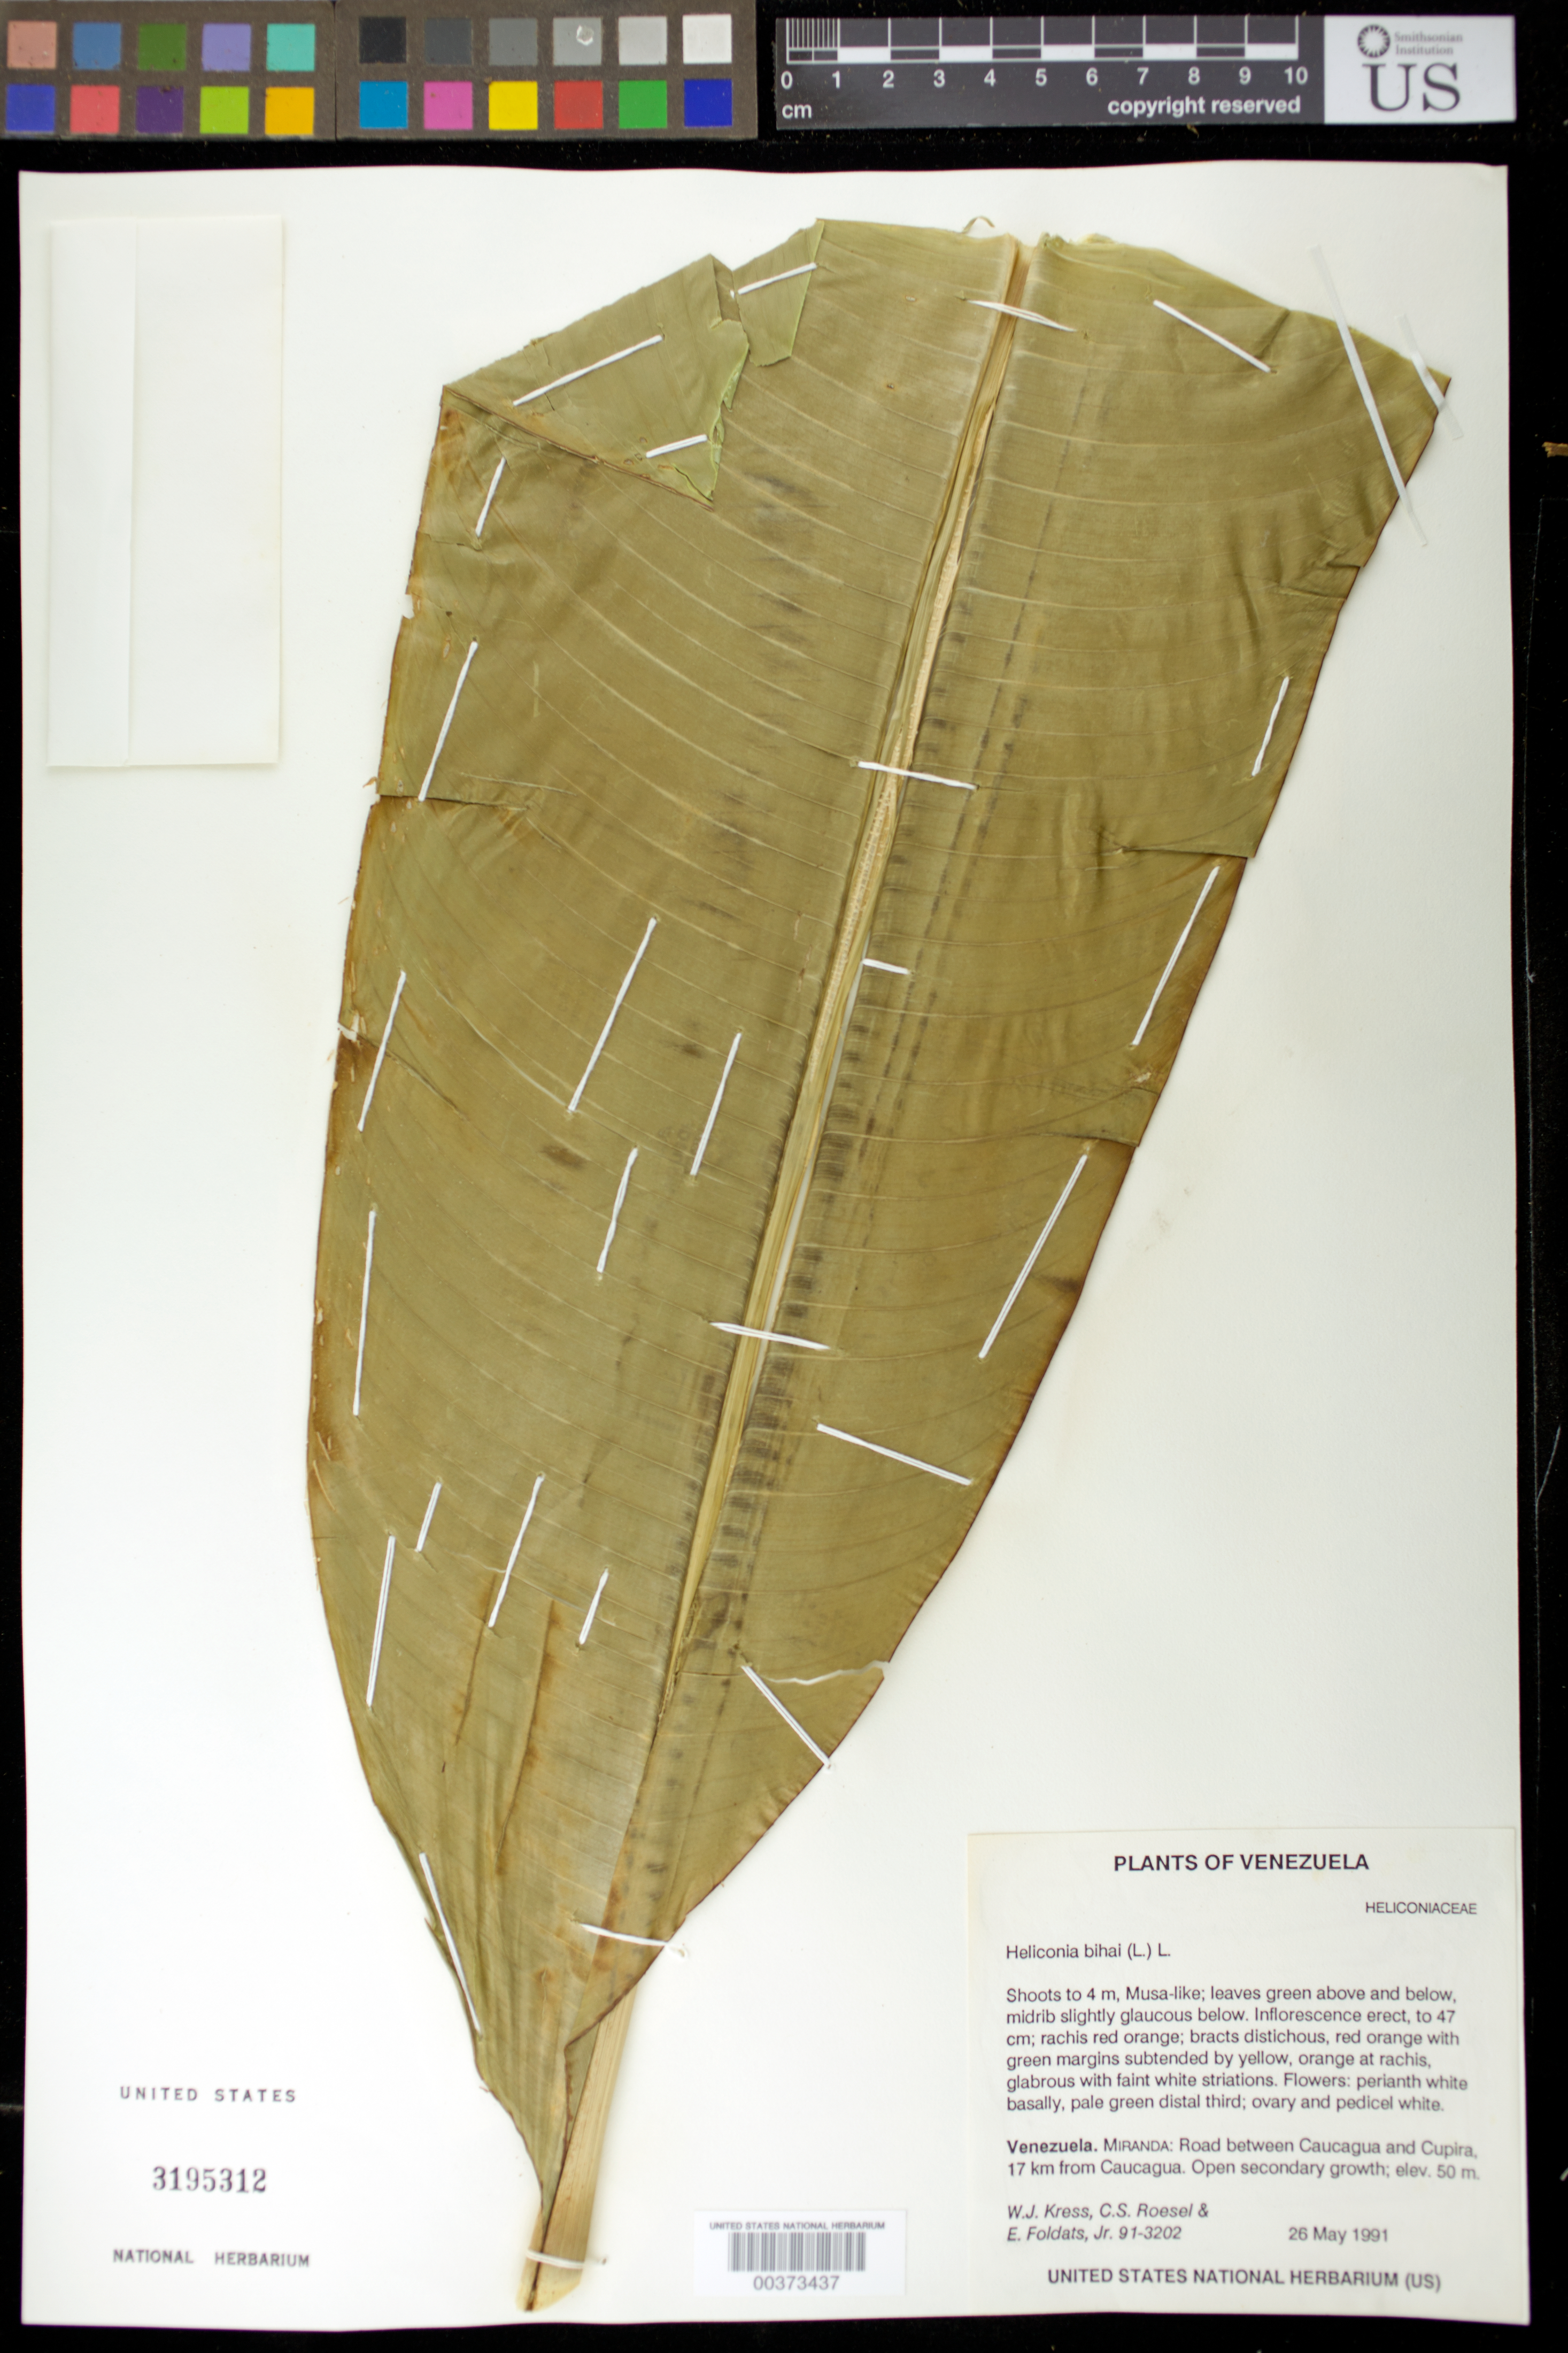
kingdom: Plantae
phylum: Tracheophyta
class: Liliopsida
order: Zingiberales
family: Heliconiaceae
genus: Heliconia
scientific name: Heliconia bihai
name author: (L.) L.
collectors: W. J. Kress, C. S. Roesel & E. Foldats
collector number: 91-3202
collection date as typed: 26 May 1991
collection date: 1991-05-26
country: Venezuela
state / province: Miranda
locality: Road between caucagua and cupira, 17 km from caucagua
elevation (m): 50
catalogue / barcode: US 3195312